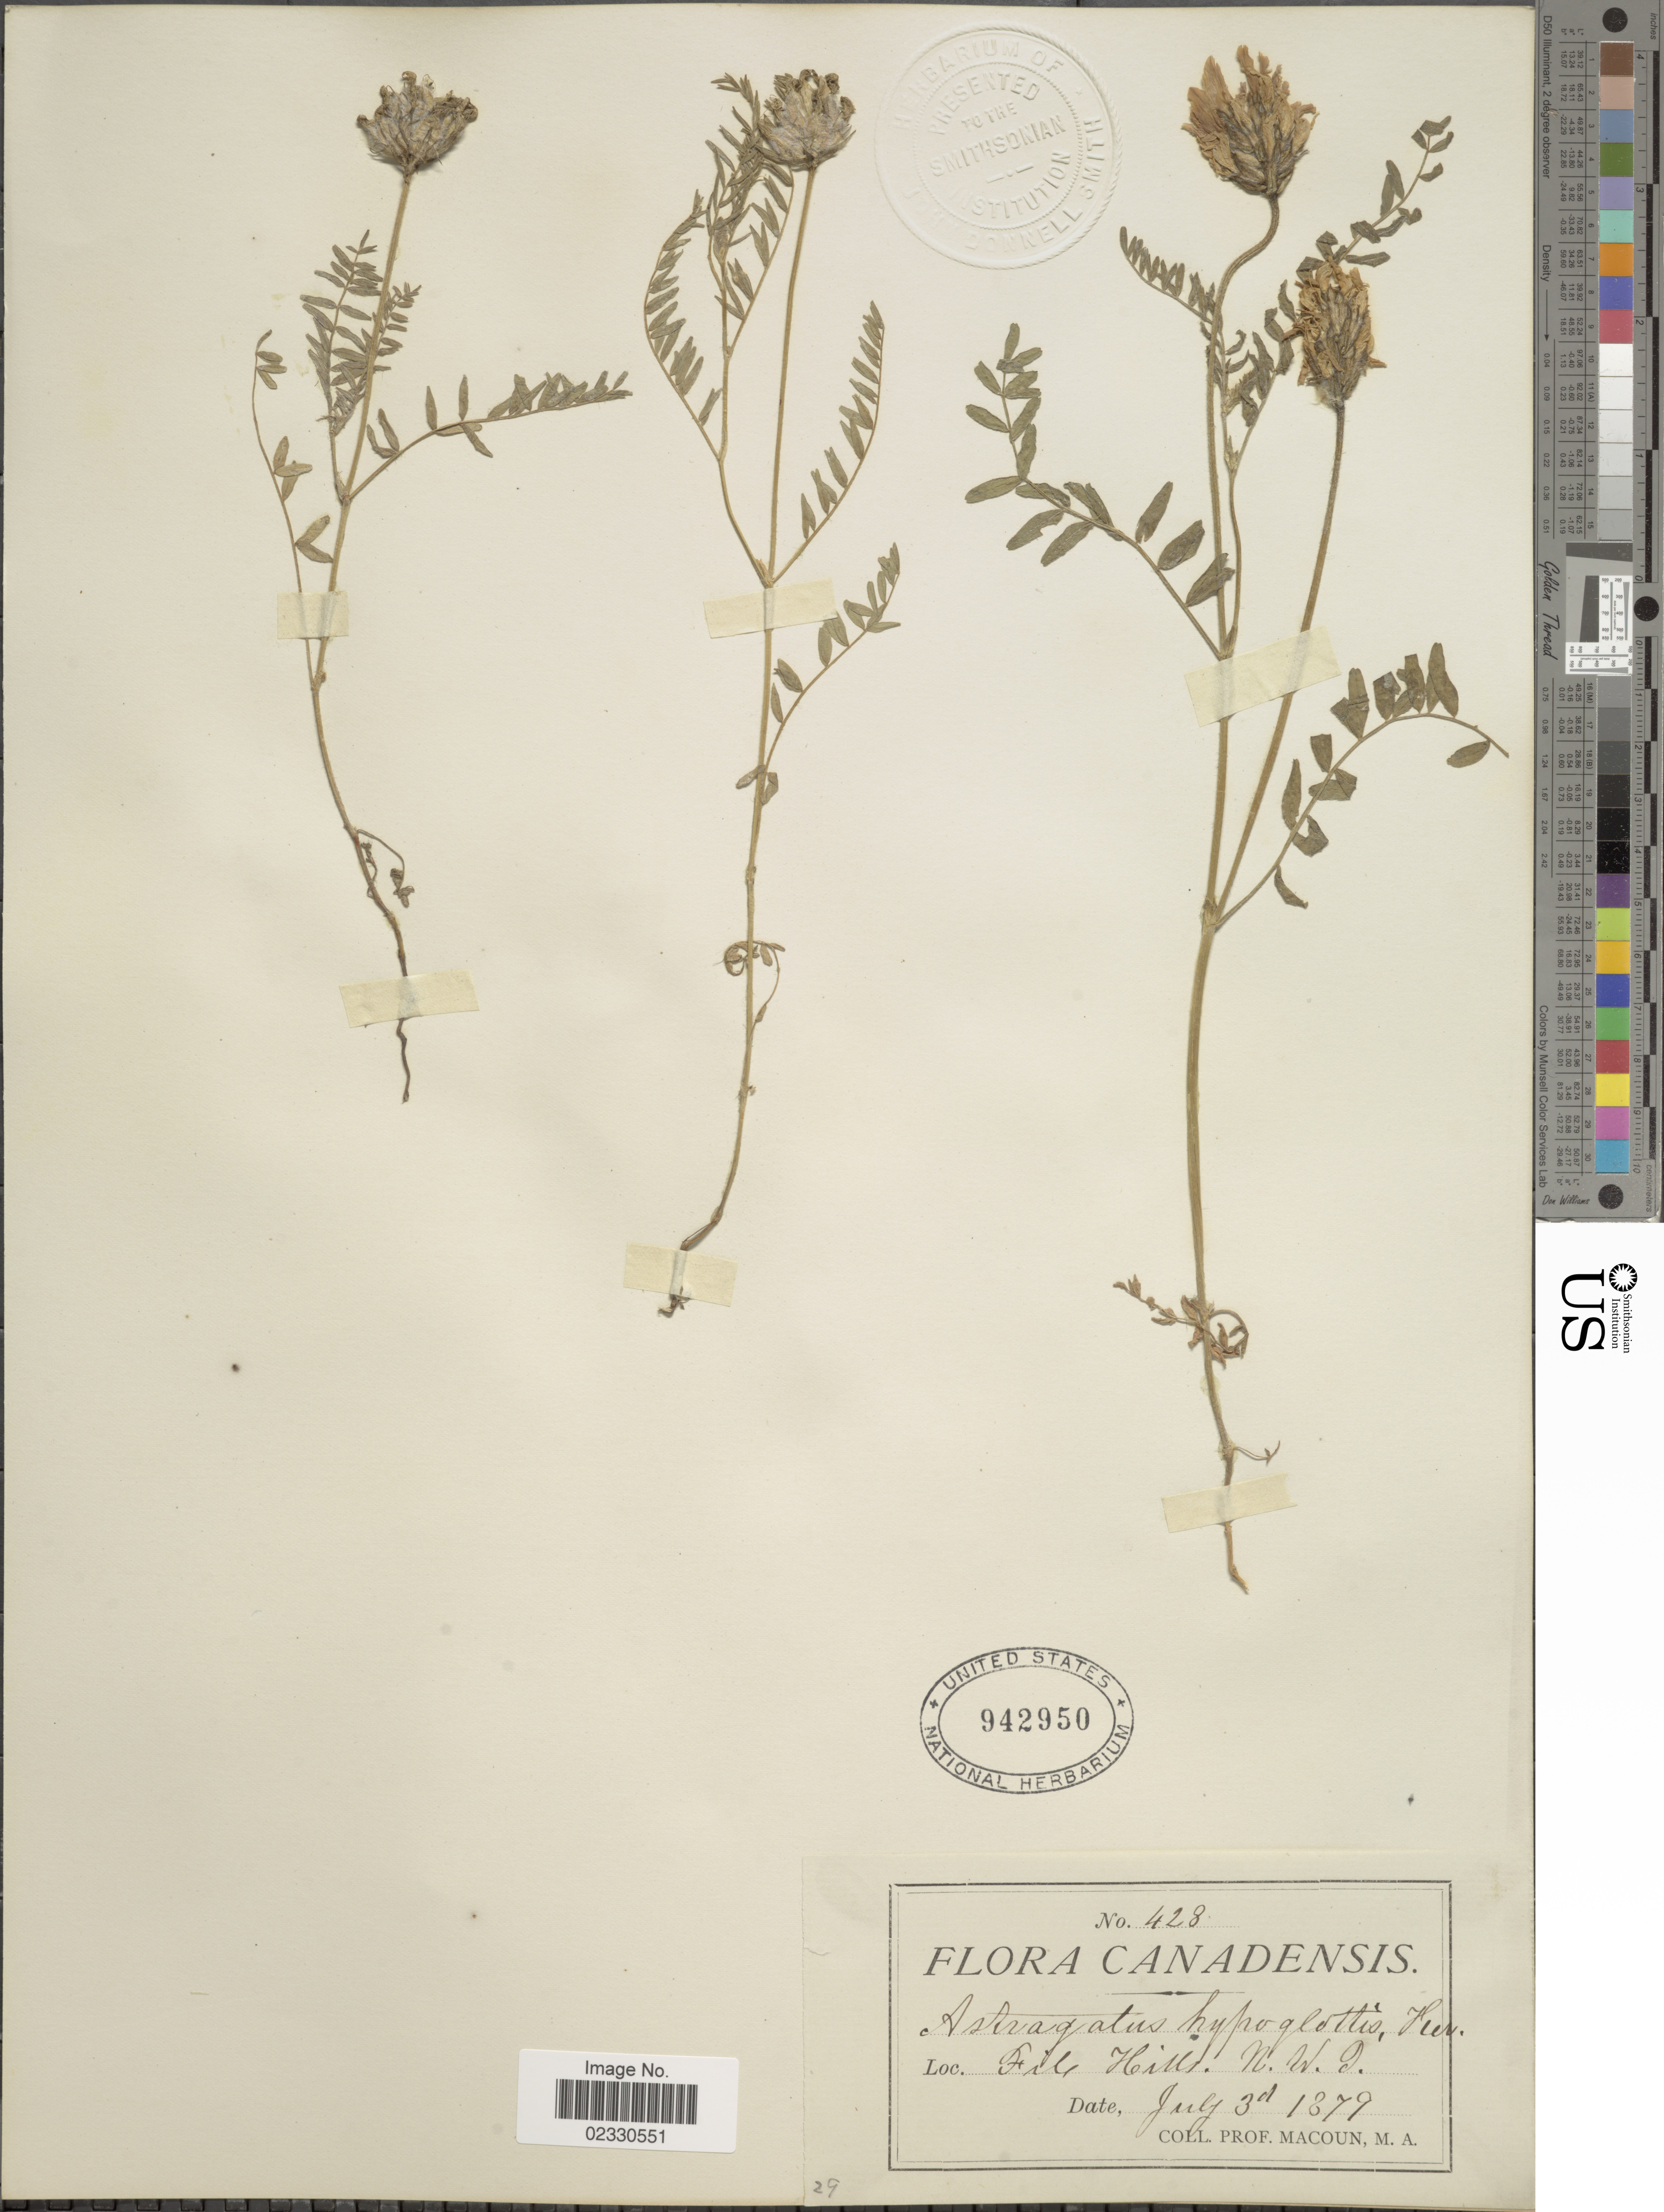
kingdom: Plantae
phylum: Tracheophyta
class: Magnoliopsida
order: Fabales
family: Fabaceae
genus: Astragalus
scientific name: Astragalus dasyglottis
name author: DC.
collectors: -- Macoun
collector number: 428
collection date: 1879-07-03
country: Canada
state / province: Northwest Territories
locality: File Hills, N.W.T.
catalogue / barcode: US 942950